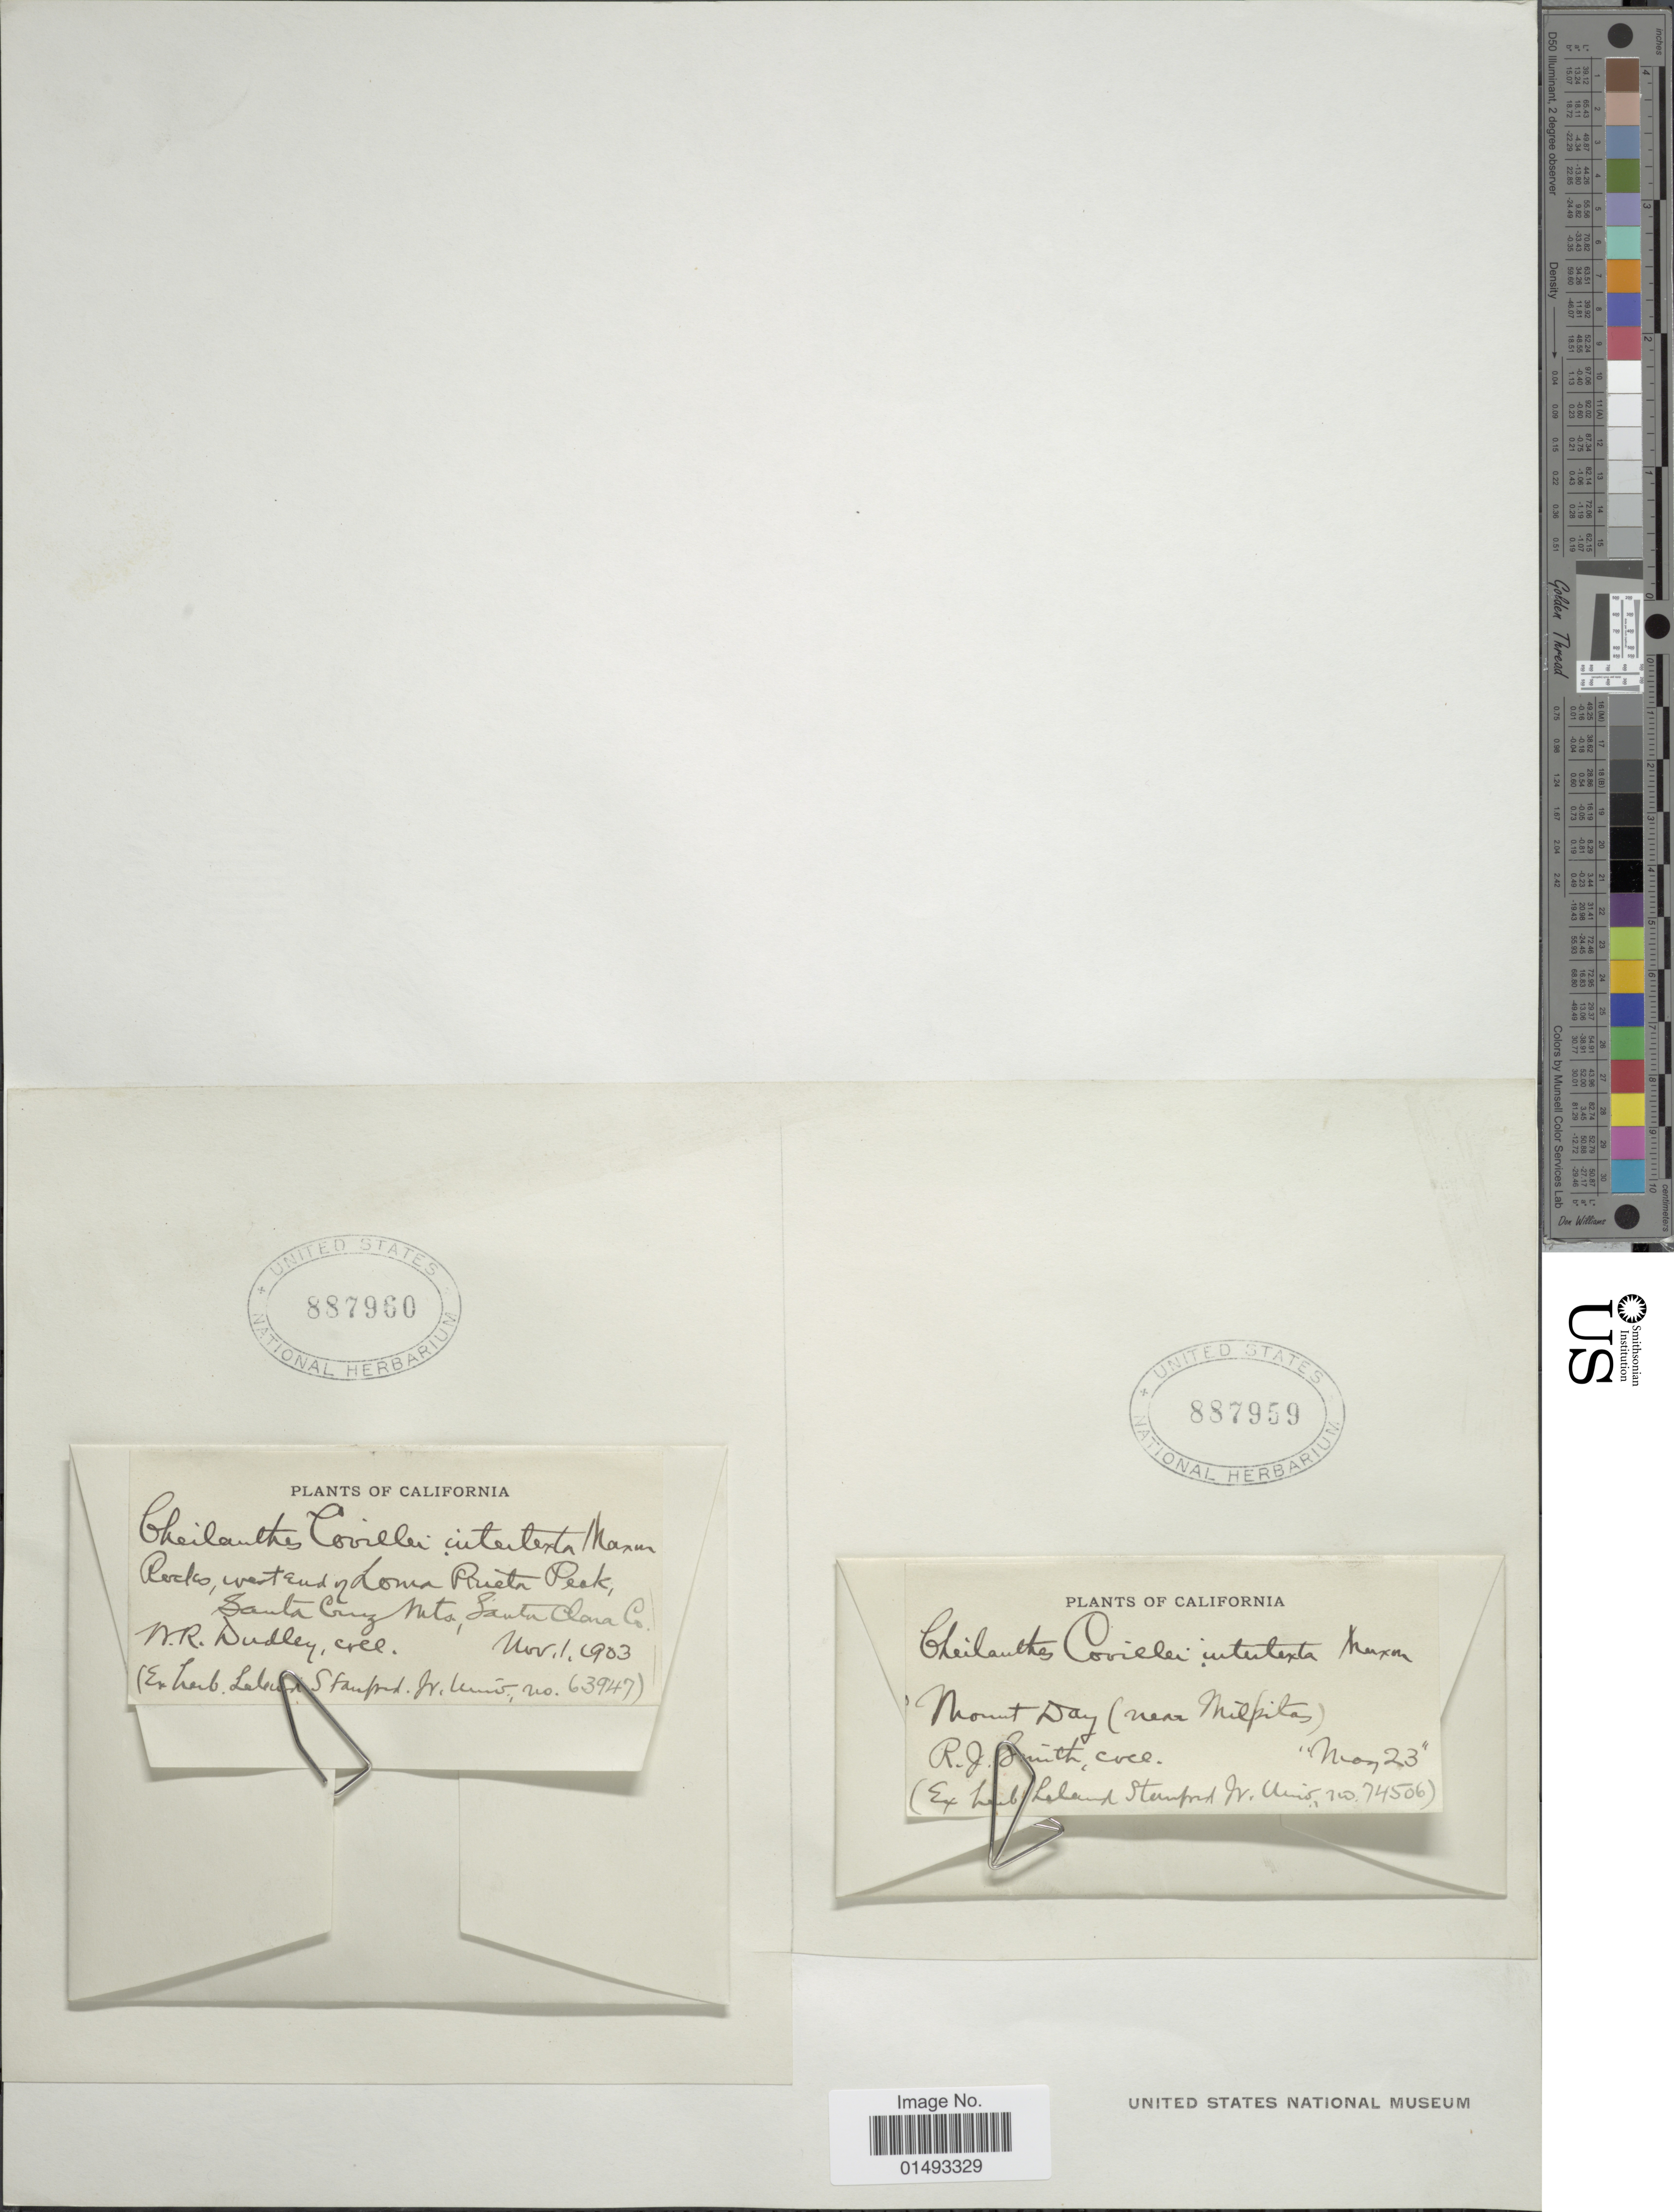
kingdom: Plantae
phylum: Tracheophyta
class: Polypodiopsida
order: Polypodiales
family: Pteridaceae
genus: Myriopteris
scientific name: Myriopteris intertexta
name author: (Maxon) Grusz & Windham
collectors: R. J. Smith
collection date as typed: Transcribed d/m/y: /5/23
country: United States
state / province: California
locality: Mount Day (near Milpitas)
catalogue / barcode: US 887959